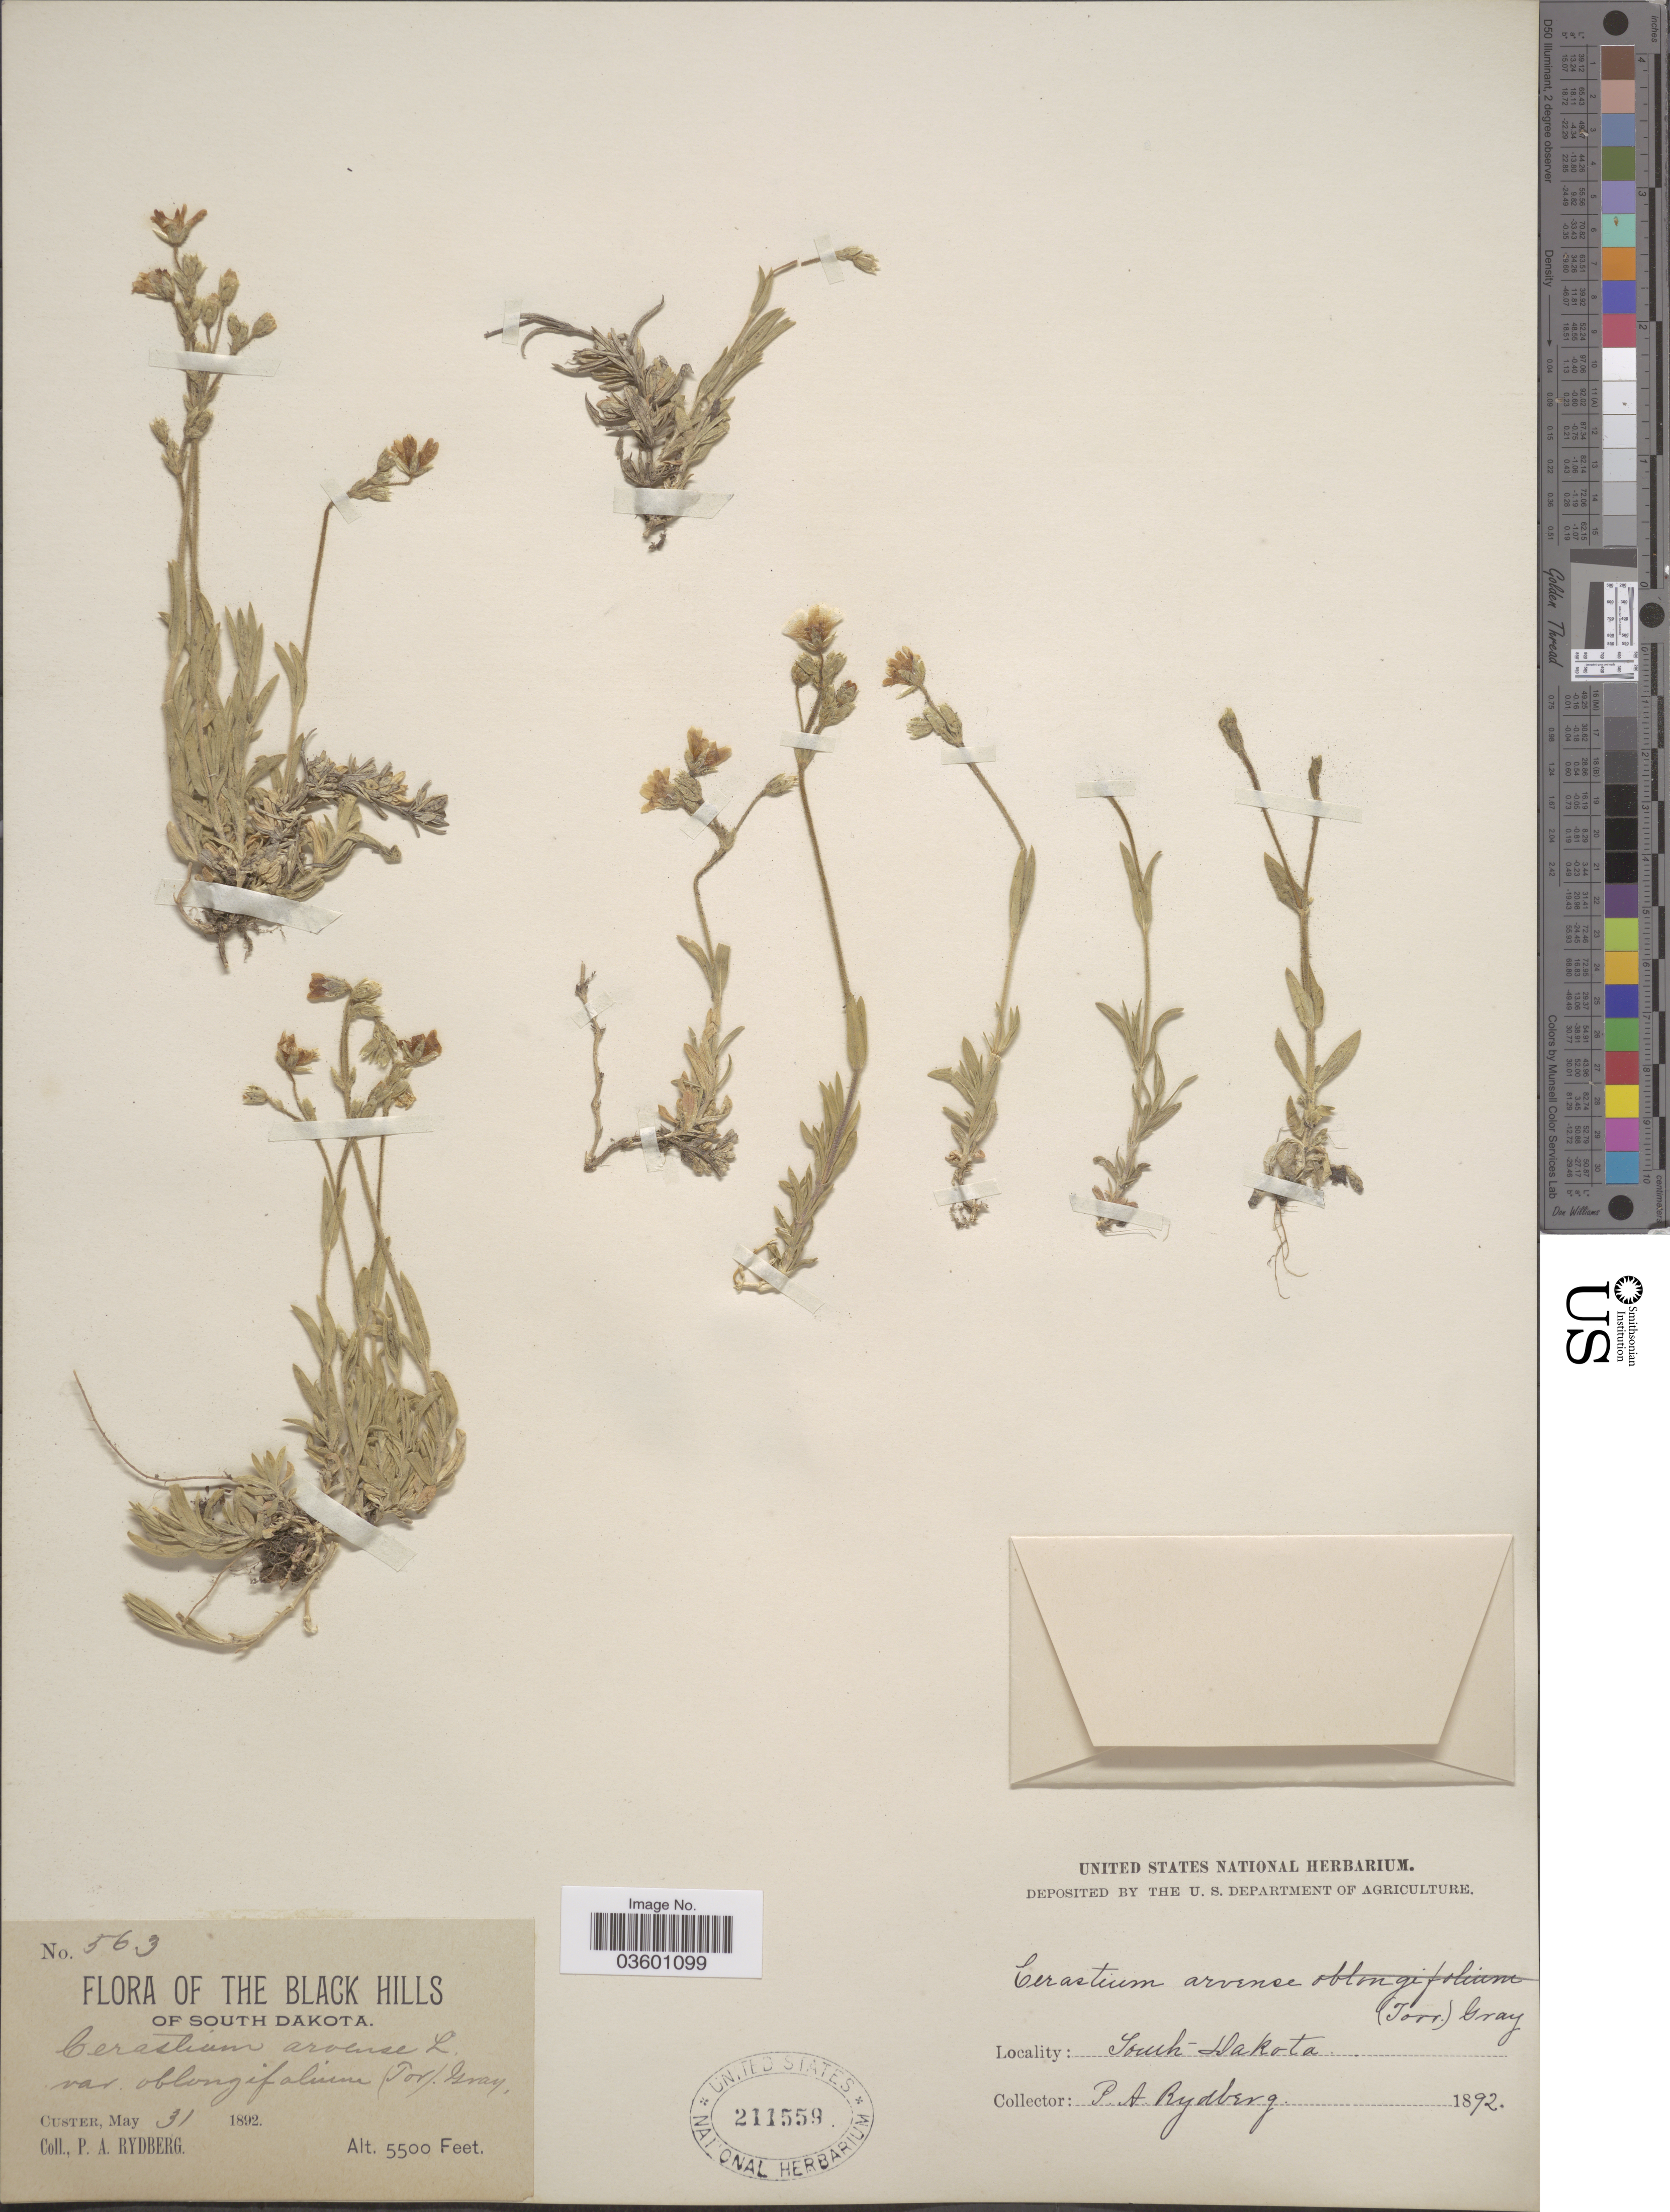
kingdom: Plantae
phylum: Tracheophyta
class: Magnoliopsida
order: Caryophyllales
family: Caryophyllaceae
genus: Cerastium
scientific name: Cerastium arvense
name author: L.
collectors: P. A. Rydberg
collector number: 563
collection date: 1892-05-31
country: United States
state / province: South Dakota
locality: The Black Hills of South Dakota. Custer.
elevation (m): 1676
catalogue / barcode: US 211559